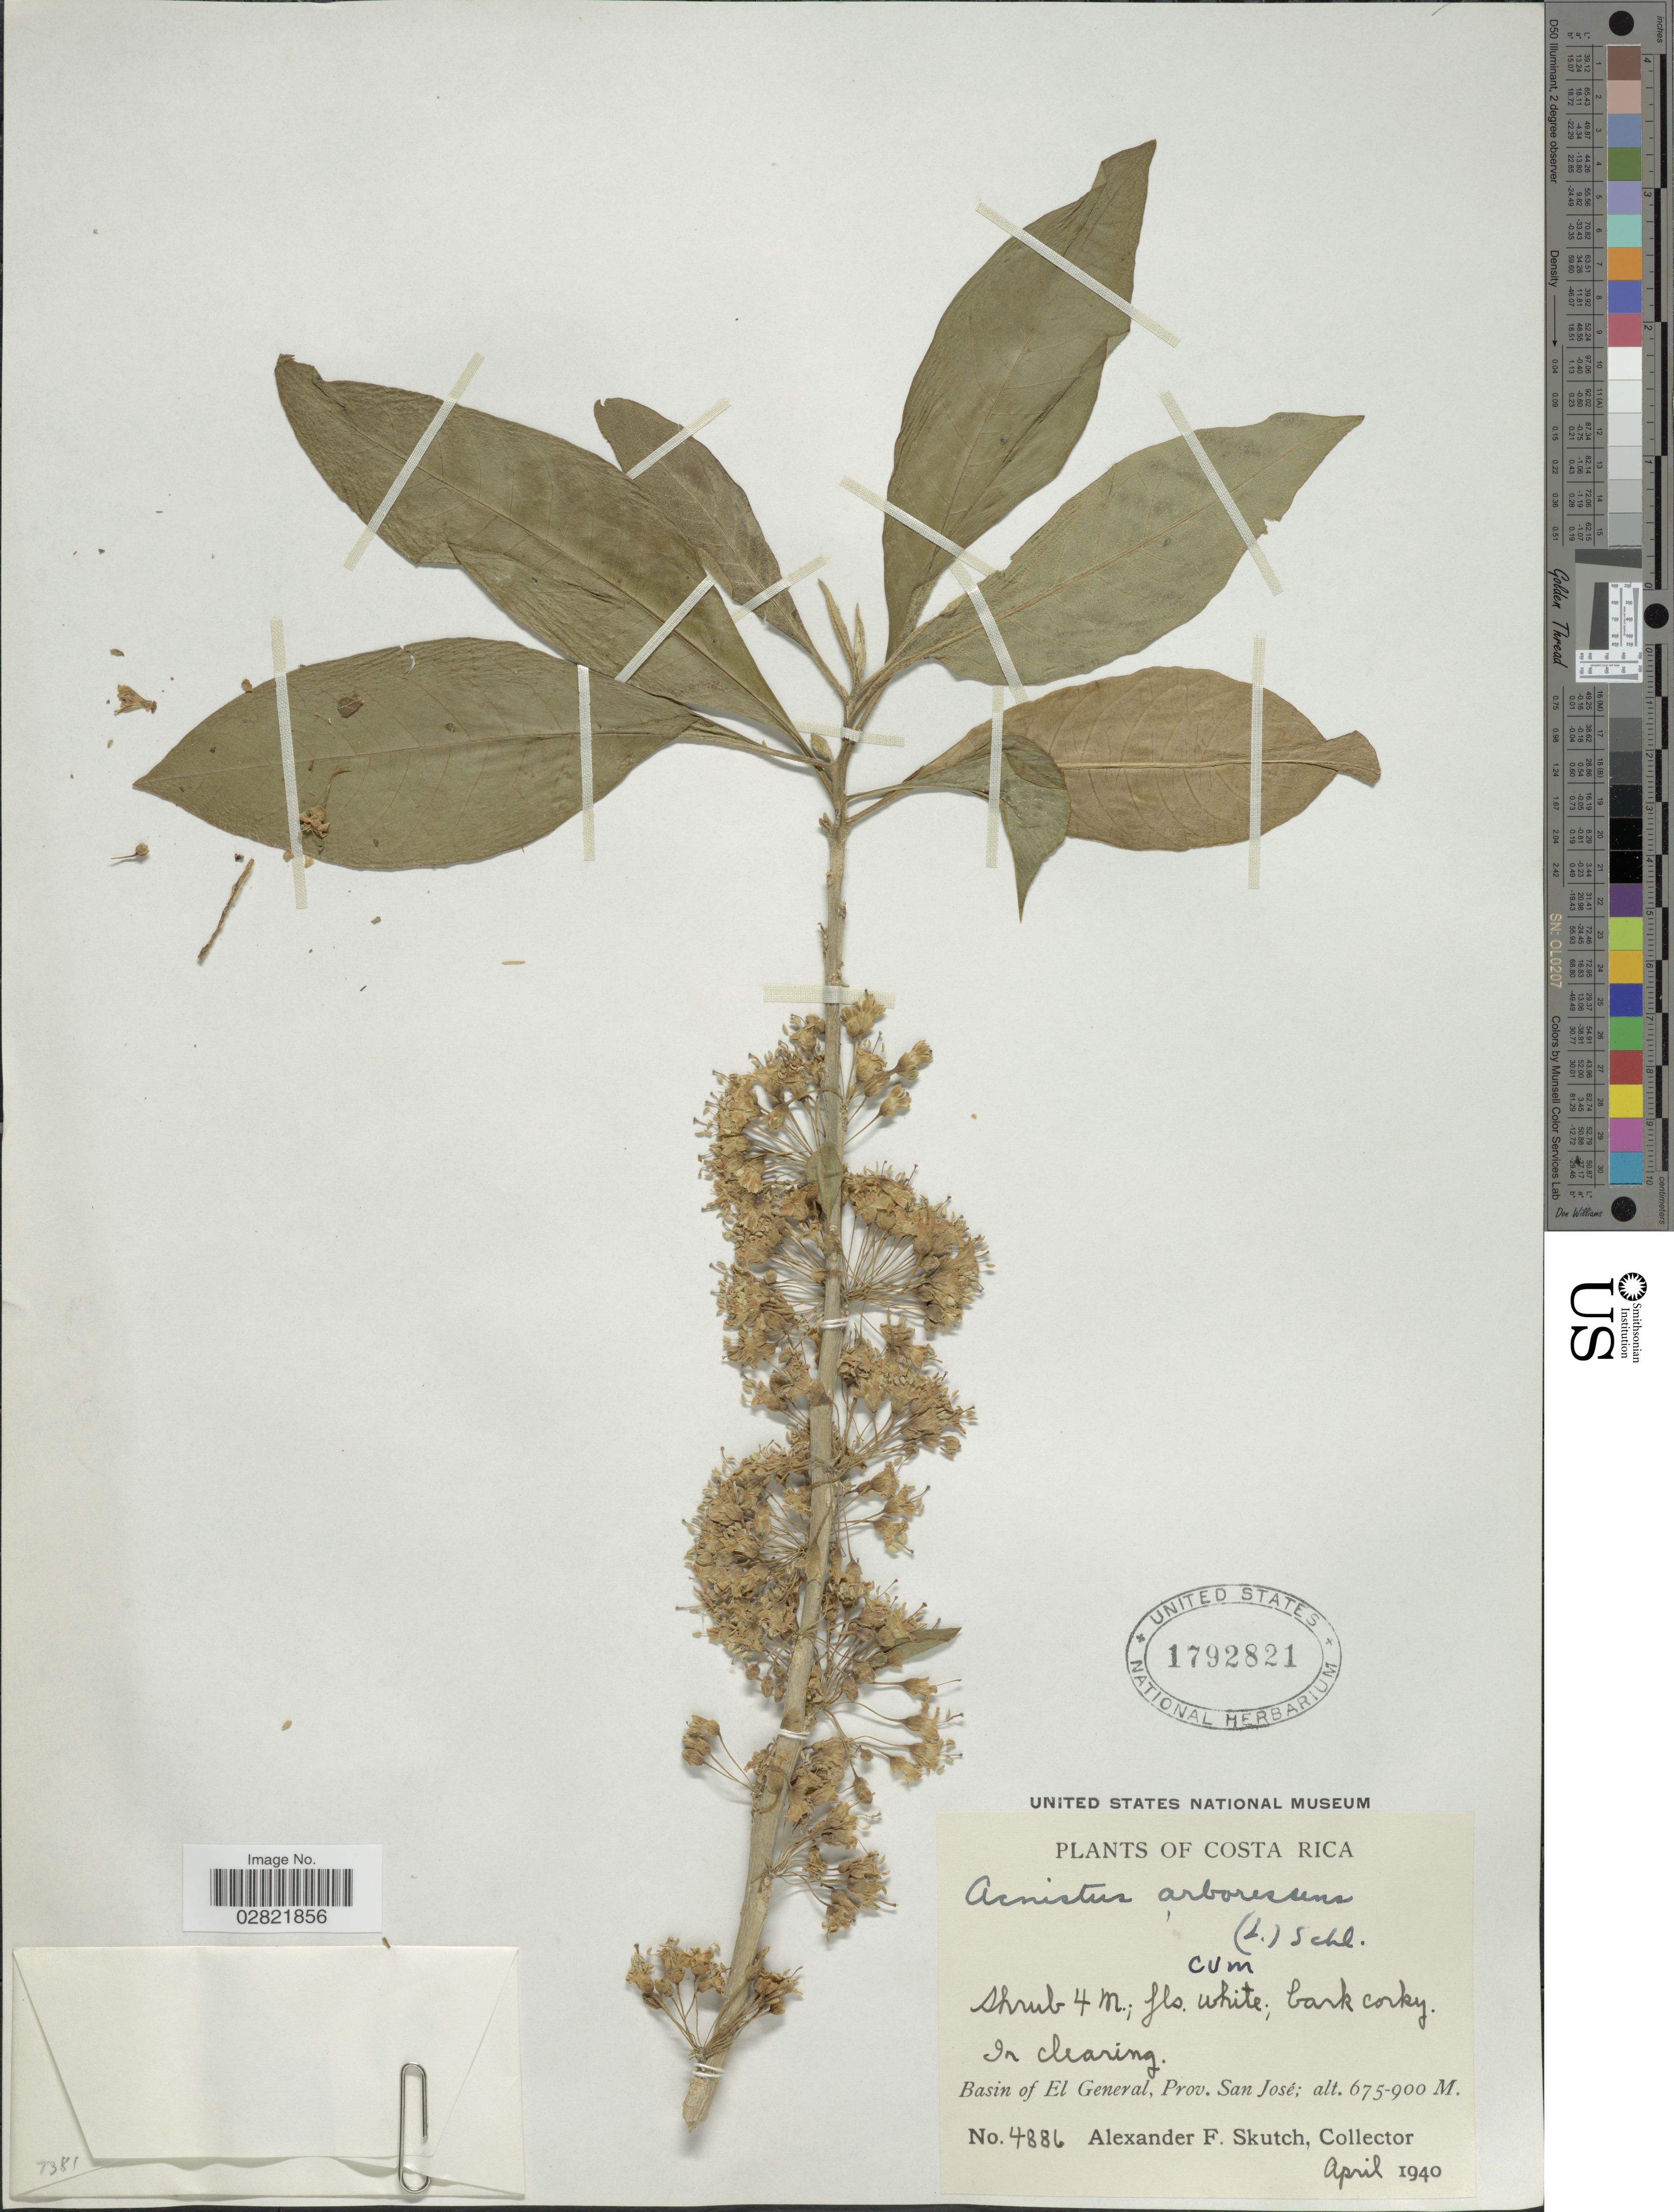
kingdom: Plantae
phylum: Tracheophyta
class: Magnoliopsida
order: Solanales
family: Solanaceae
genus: Acnistus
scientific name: Acnistus arborescens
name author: (L.) Schltdl.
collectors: A. F. Skutch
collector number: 4886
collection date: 1940-04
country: Costa Rica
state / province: San José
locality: Basin of El General, Prov. San José.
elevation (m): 675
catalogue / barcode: US 1792821